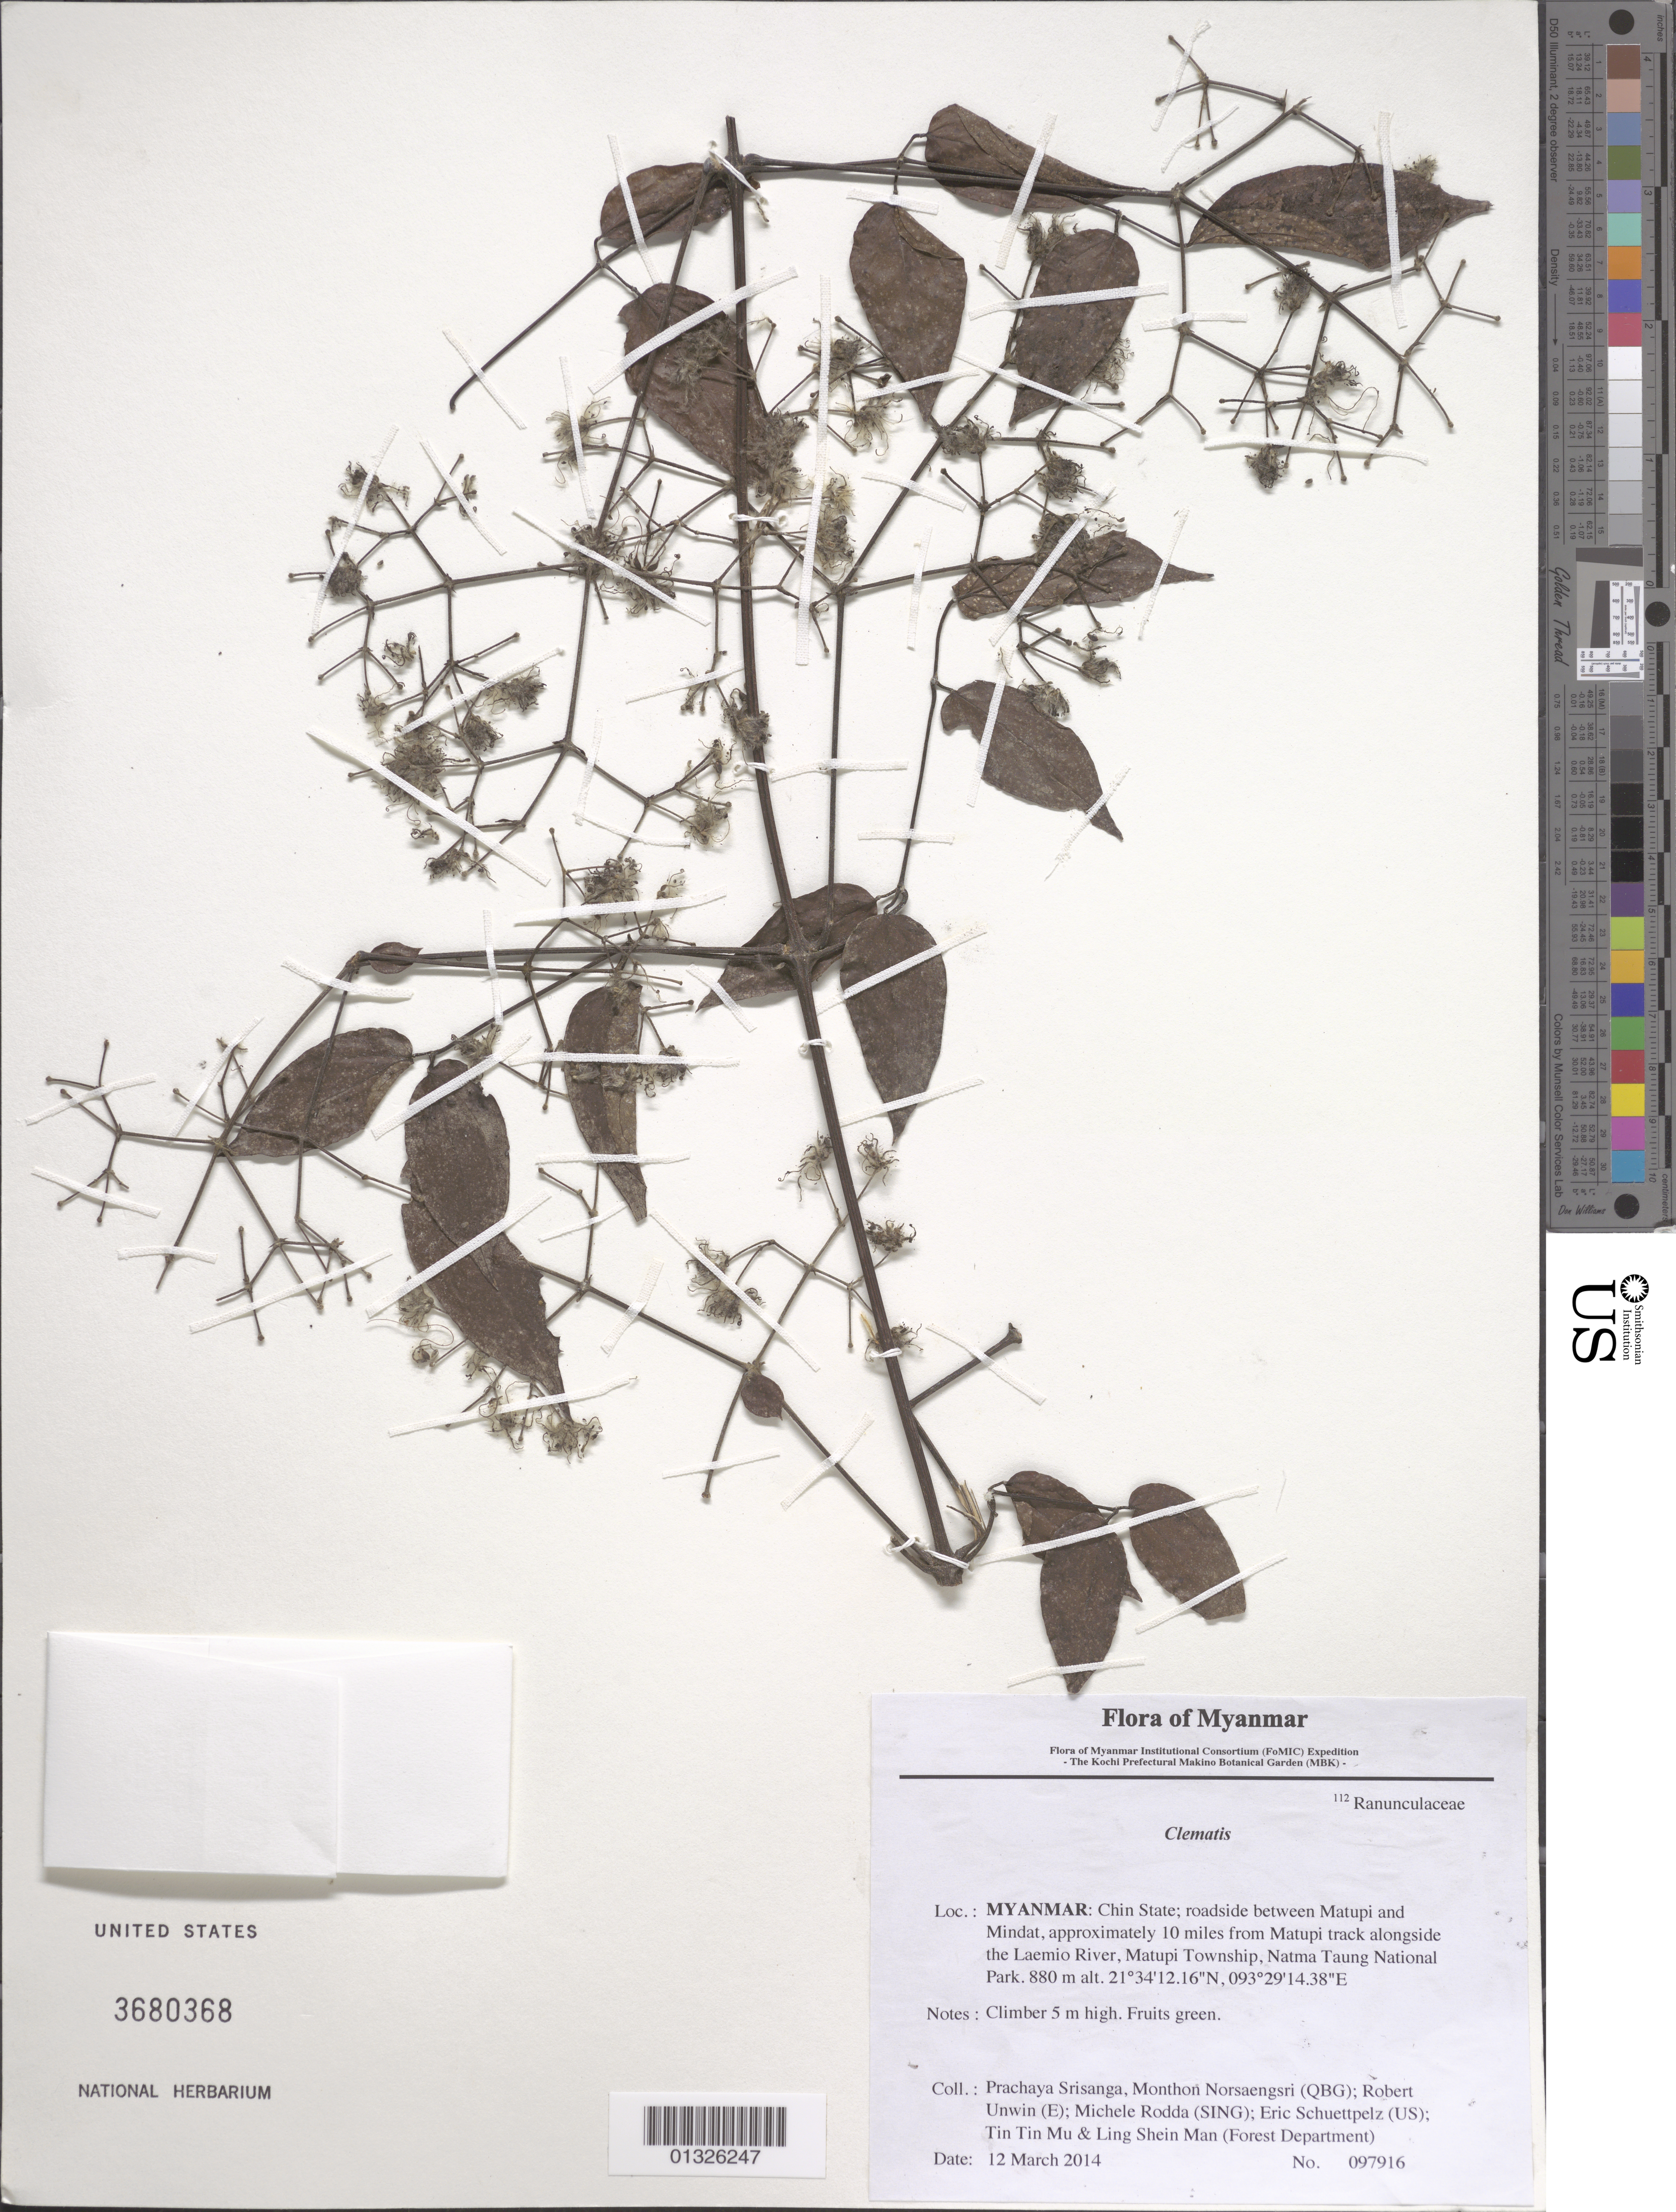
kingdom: Plantae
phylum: Tracheophyta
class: Magnoliopsida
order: Ranunculales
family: Ranunculaceae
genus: Clematis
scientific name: Clematis sp.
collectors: P. Srisanga, M. Norsaengsri, R. Unwin, M. Rodda, E. Schuettpelz, Tin Tin Mu & Ling Shein Man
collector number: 97916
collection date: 2014-03-12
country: Myanmar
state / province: Chin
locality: Roadside between Matupi and Mindat, approximately 10 miles from Matupi track alongside the Laemio River, Matupi Township, Natma Taung National Park.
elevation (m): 880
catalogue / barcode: US 3680368